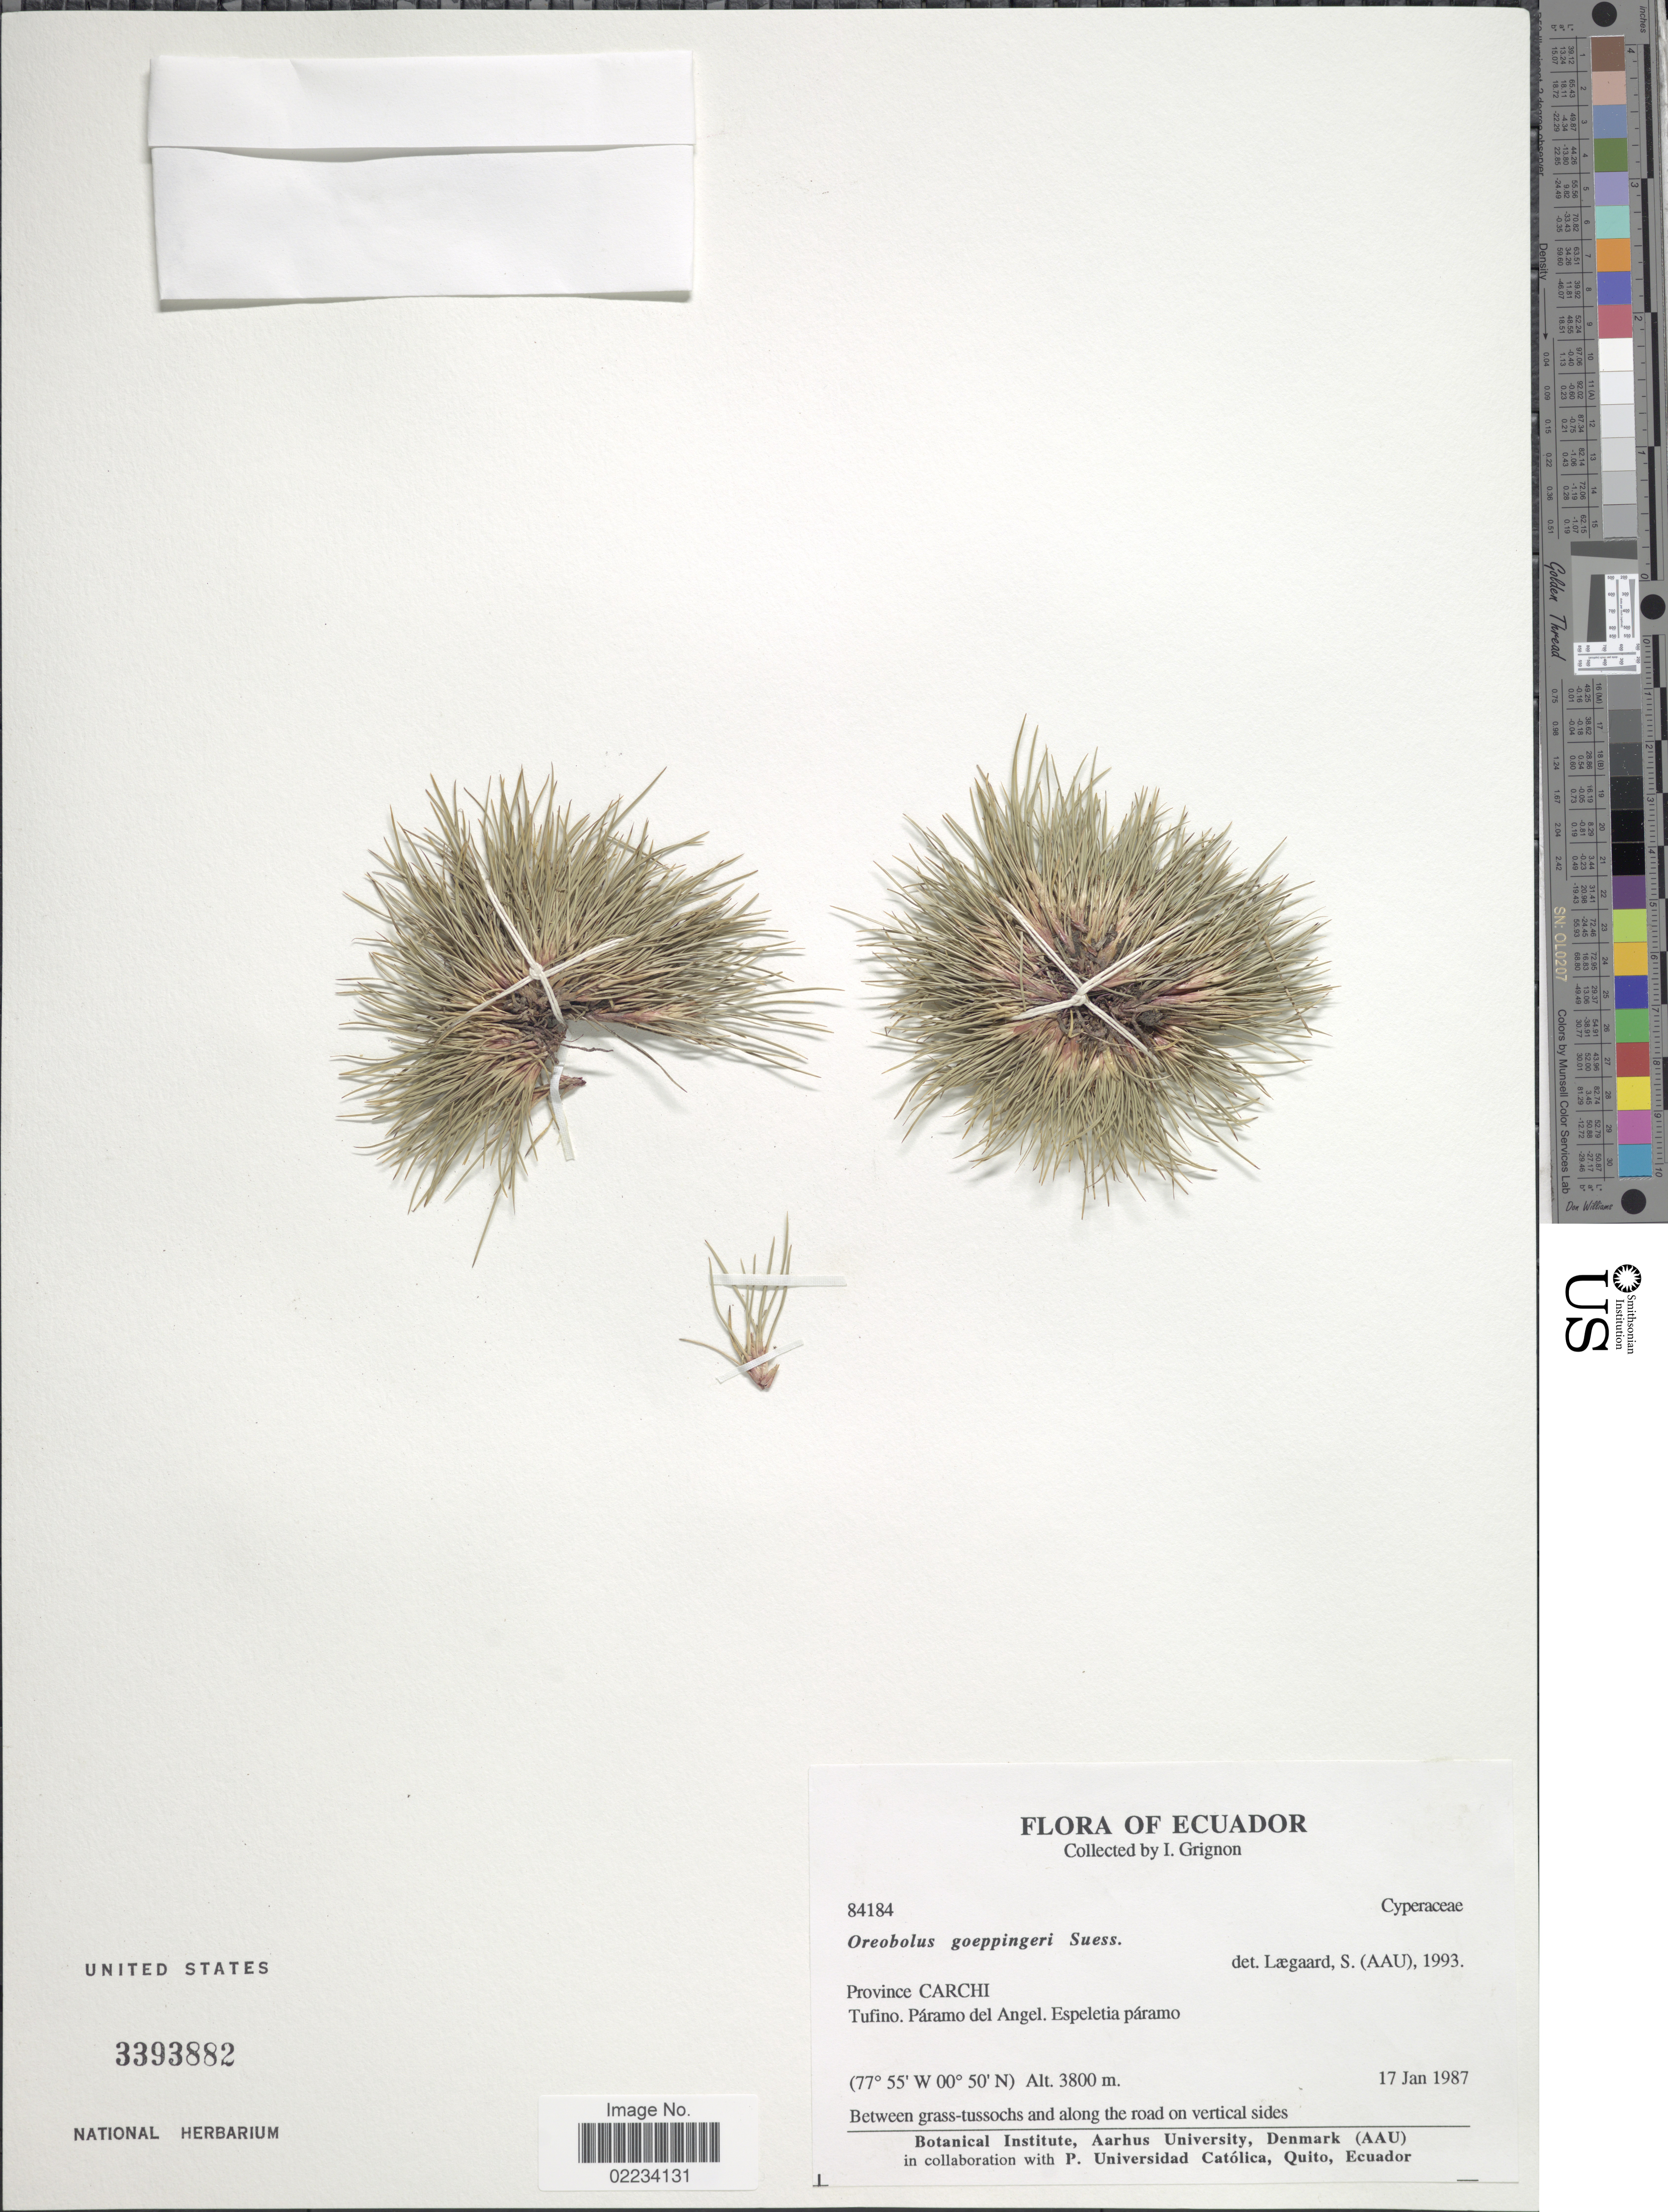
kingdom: Plantae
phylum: Tracheophyta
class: Liliopsida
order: Poales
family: Cyperaceae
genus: Oreobolus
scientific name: Oreobolus goeppingeri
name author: Suess.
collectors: I. Grignon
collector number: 84184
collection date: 1987-01-17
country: Ecuador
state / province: Carchi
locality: Tufino. Páramo del Angel. Espeletia páramo. Between grass-tussochs and along the road on vertical sides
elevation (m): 3800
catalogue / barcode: US 3393882